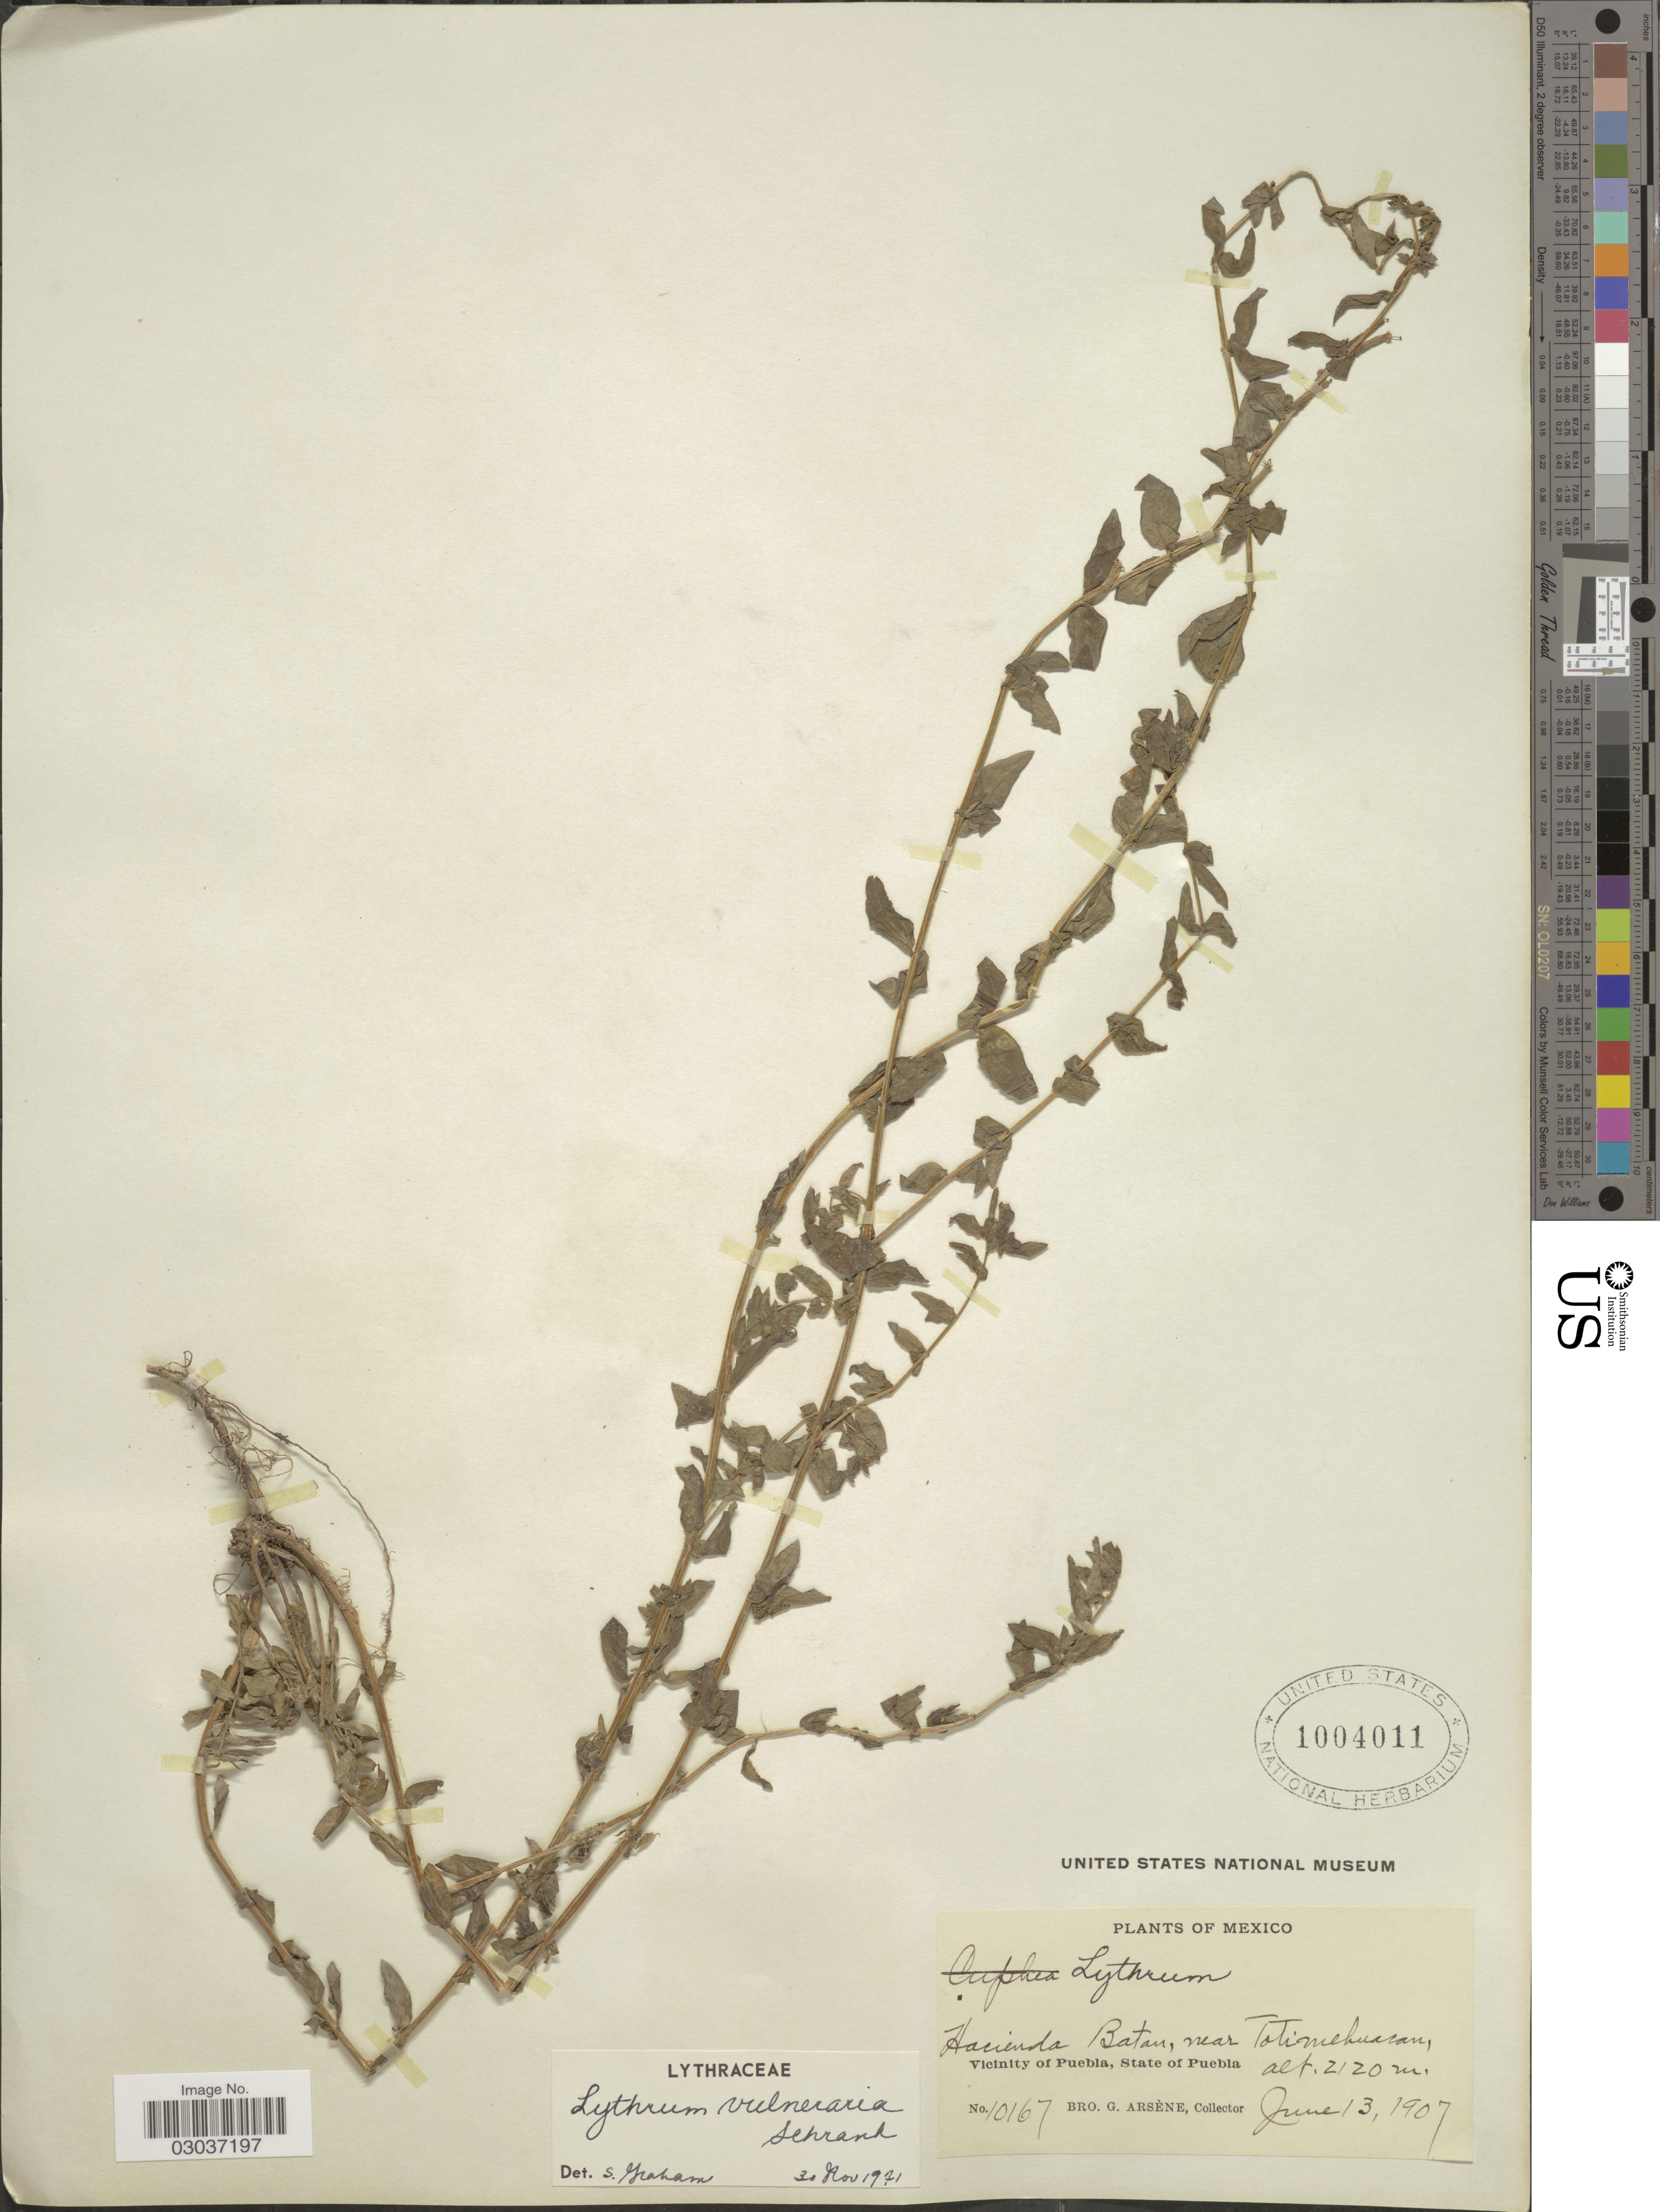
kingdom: Plantae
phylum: Tracheophyta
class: Magnoliopsida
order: Myrtales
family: Lythraceae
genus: Lythrum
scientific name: Lythrum vulneraria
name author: Aiton ex Schrank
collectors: Bro. G. Arsène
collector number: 10167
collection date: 1907-06-13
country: Mexico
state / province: Puebla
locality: Hacienda Batan, near Totimehuacan, Vicinity of Puebla.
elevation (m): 2120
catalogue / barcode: US 1004011